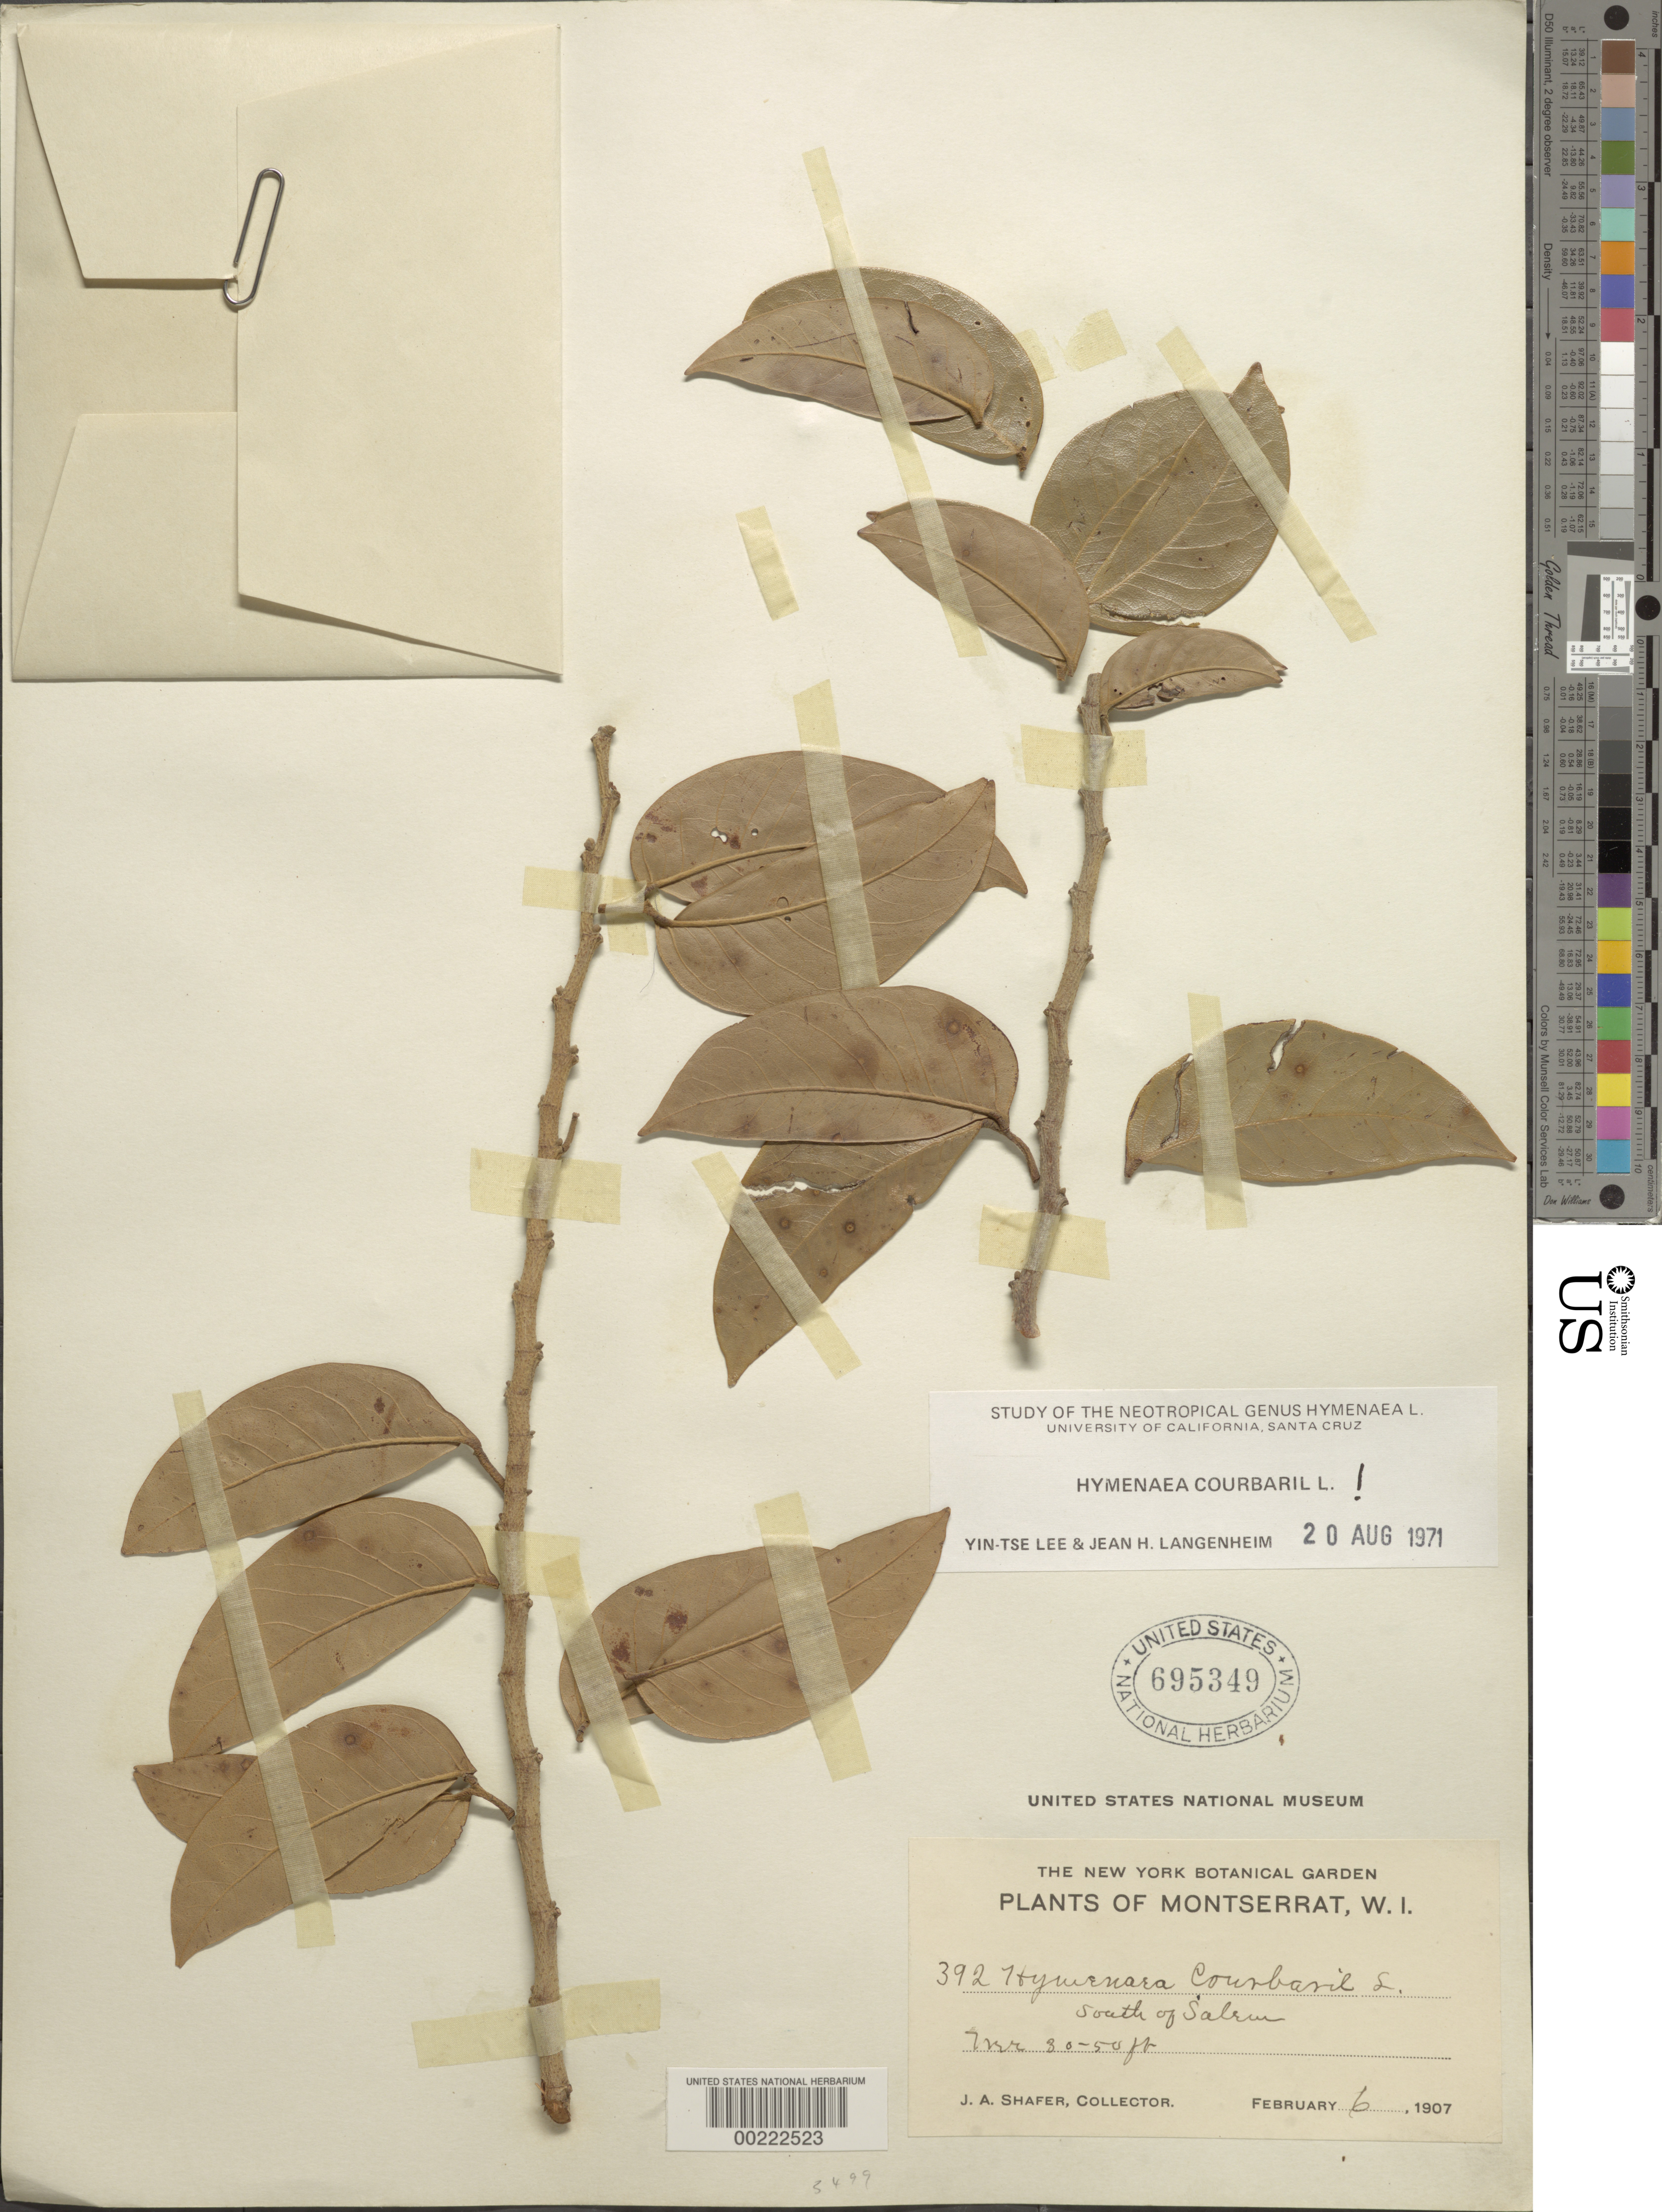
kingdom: Plantae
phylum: Tracheophyta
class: Magnoliopsida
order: Fabales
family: Fabaceae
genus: Hymenaea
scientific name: Hymenaea courbaril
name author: L.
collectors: J. A. Shafer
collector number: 392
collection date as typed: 06 Feb 1907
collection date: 1907-02-06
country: Montserrat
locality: South of Salem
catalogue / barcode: US 695349